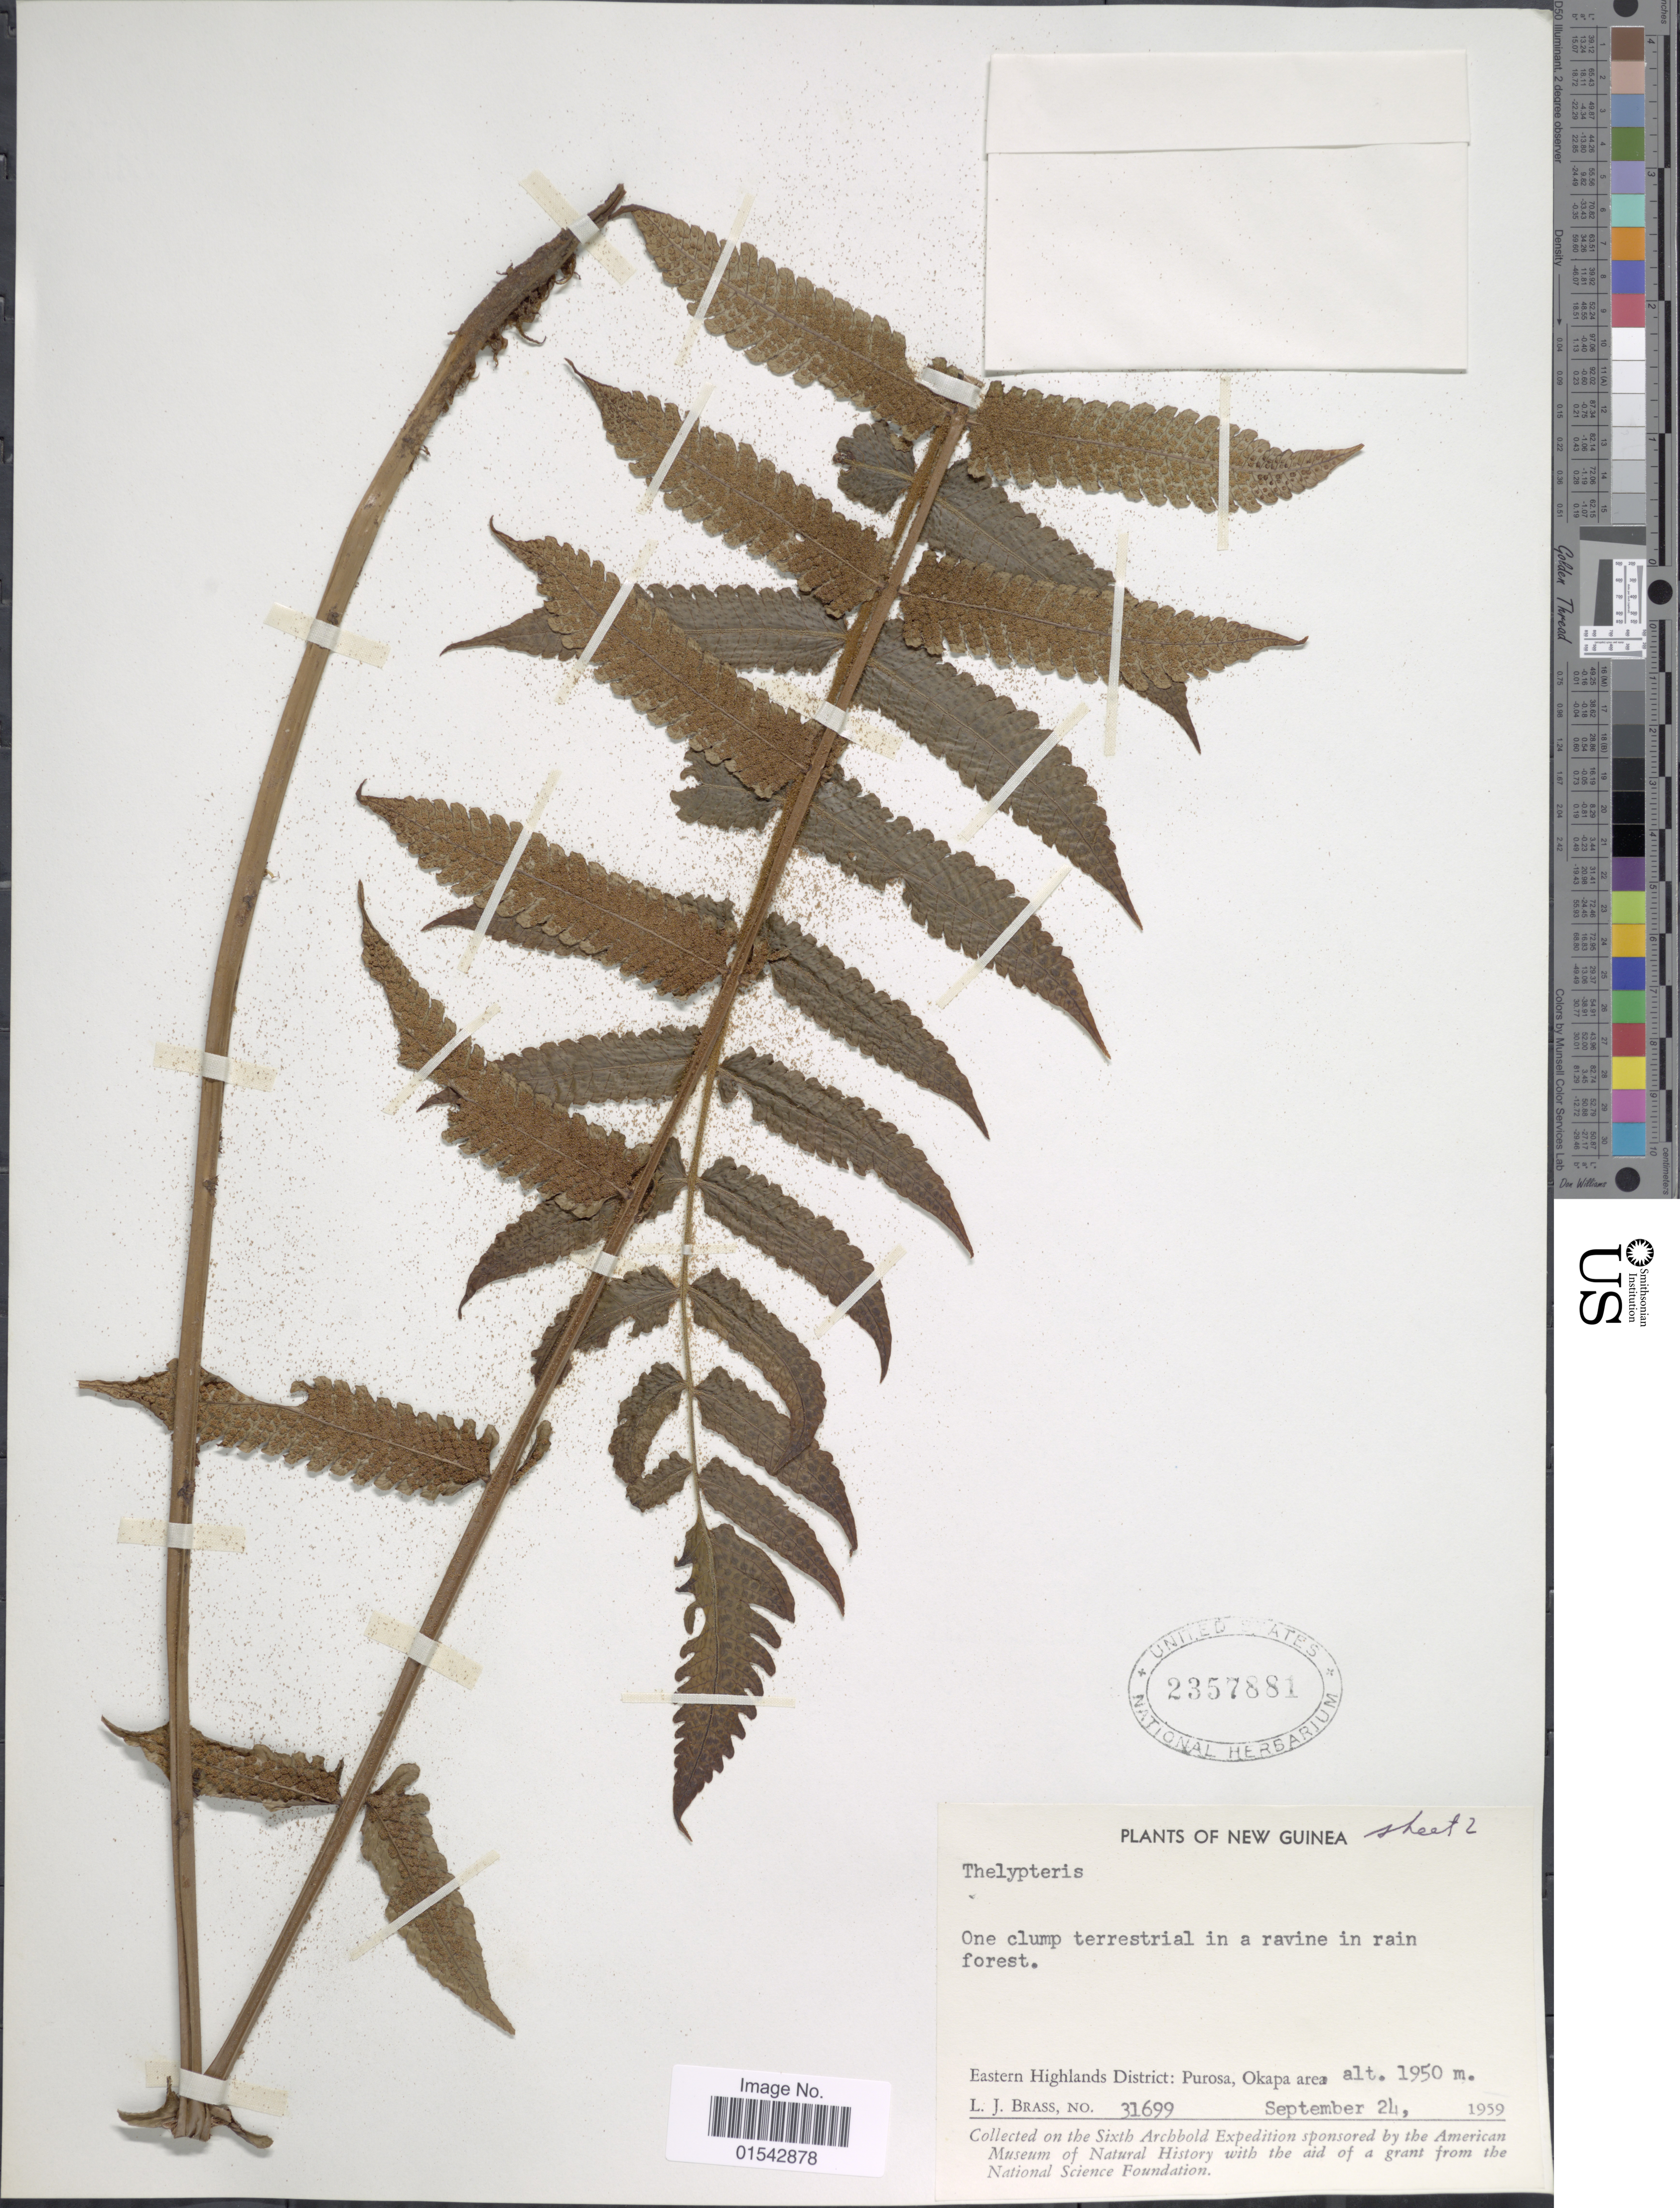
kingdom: Plantae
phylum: Tracheophyta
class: Polypodiopsida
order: Polypodiales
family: Thelypteridaceae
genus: Cyclosorus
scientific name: Cyclosorus sp.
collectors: L. J. Brass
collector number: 31699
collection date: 1959-09-24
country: Papua New Guinea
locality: New Guinea, Eastern Highlands District: Purosa, Okapa area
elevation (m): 1950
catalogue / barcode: US 2357881